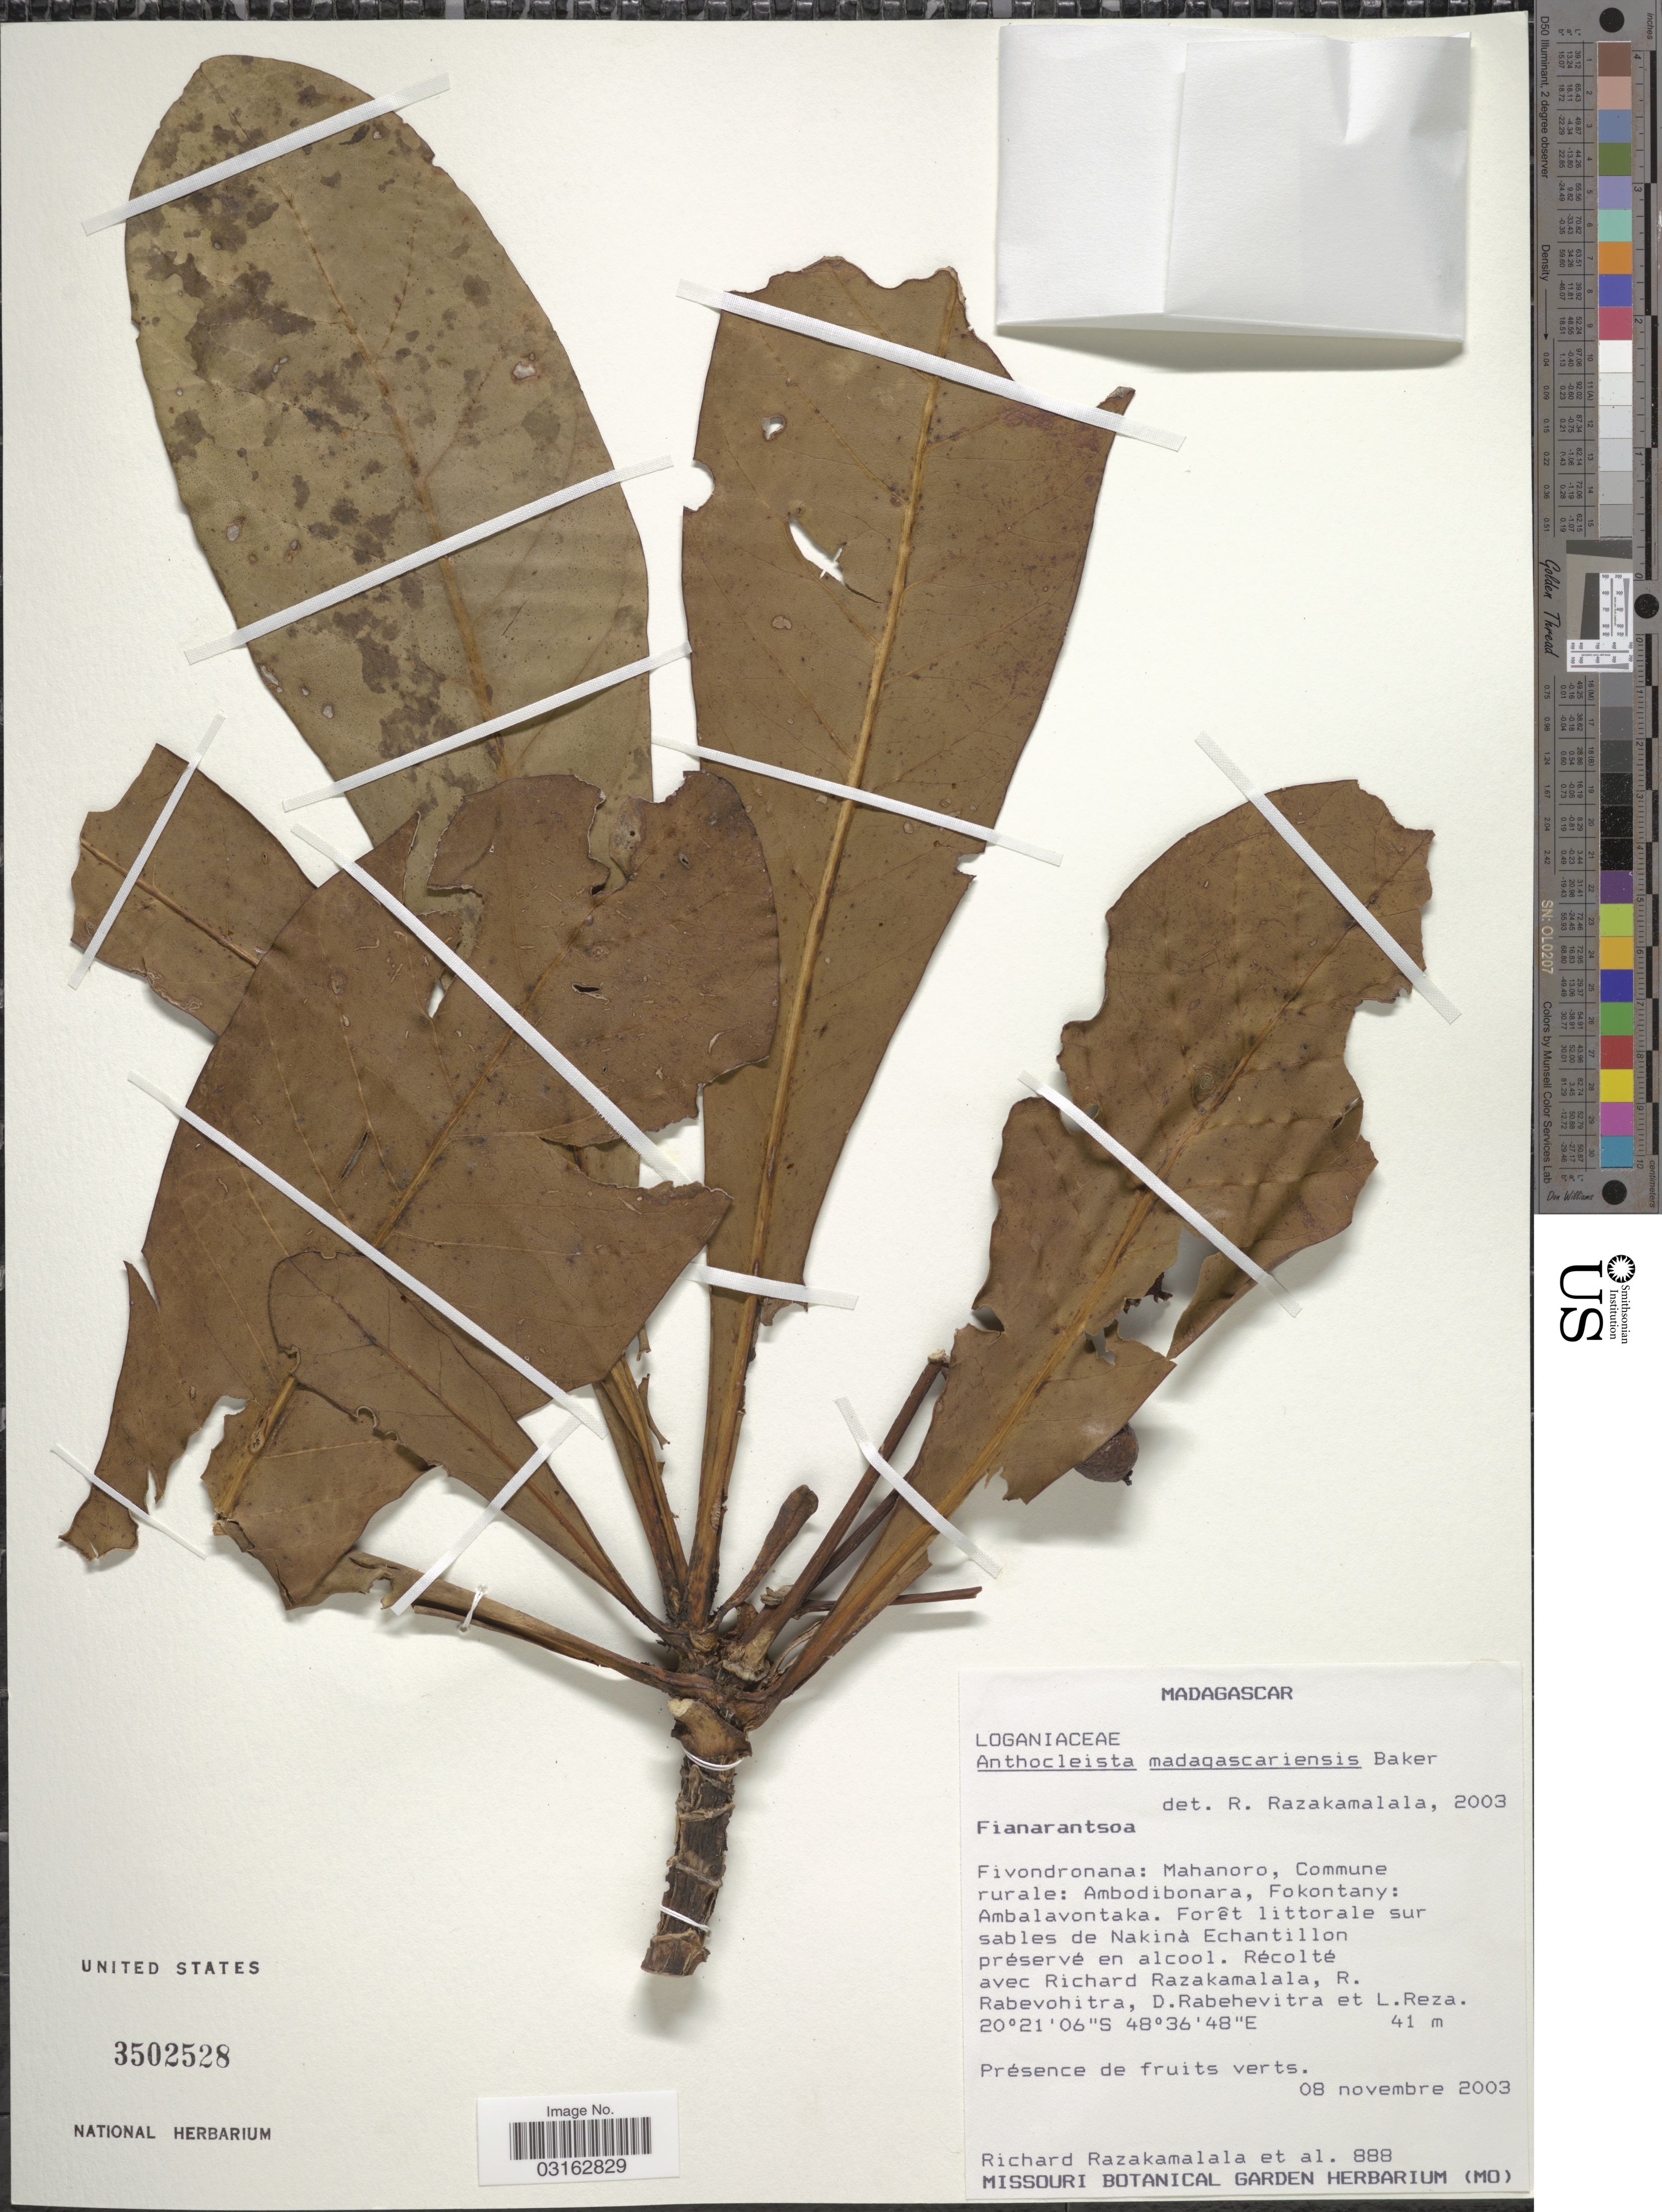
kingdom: Plantae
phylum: Tracheophyta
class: Magnoliopsida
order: Gentianales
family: Gentianaceae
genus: Anthocleista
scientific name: Anthocleista amplexicaulis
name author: Baker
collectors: R. Razakamalala, R. Rabevohitra, D. Rabehevitra & L. Reza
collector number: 888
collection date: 2003-11-08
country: Madagascar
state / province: Atsinanana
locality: Fivondronana: Mahanoro, Commune rurale: Ambodibonara, Fokontany: Ambalavontaka. Forêt littorale sur sables de Nakiná Echantillon préservé en alcool.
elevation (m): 41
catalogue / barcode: US 3502528